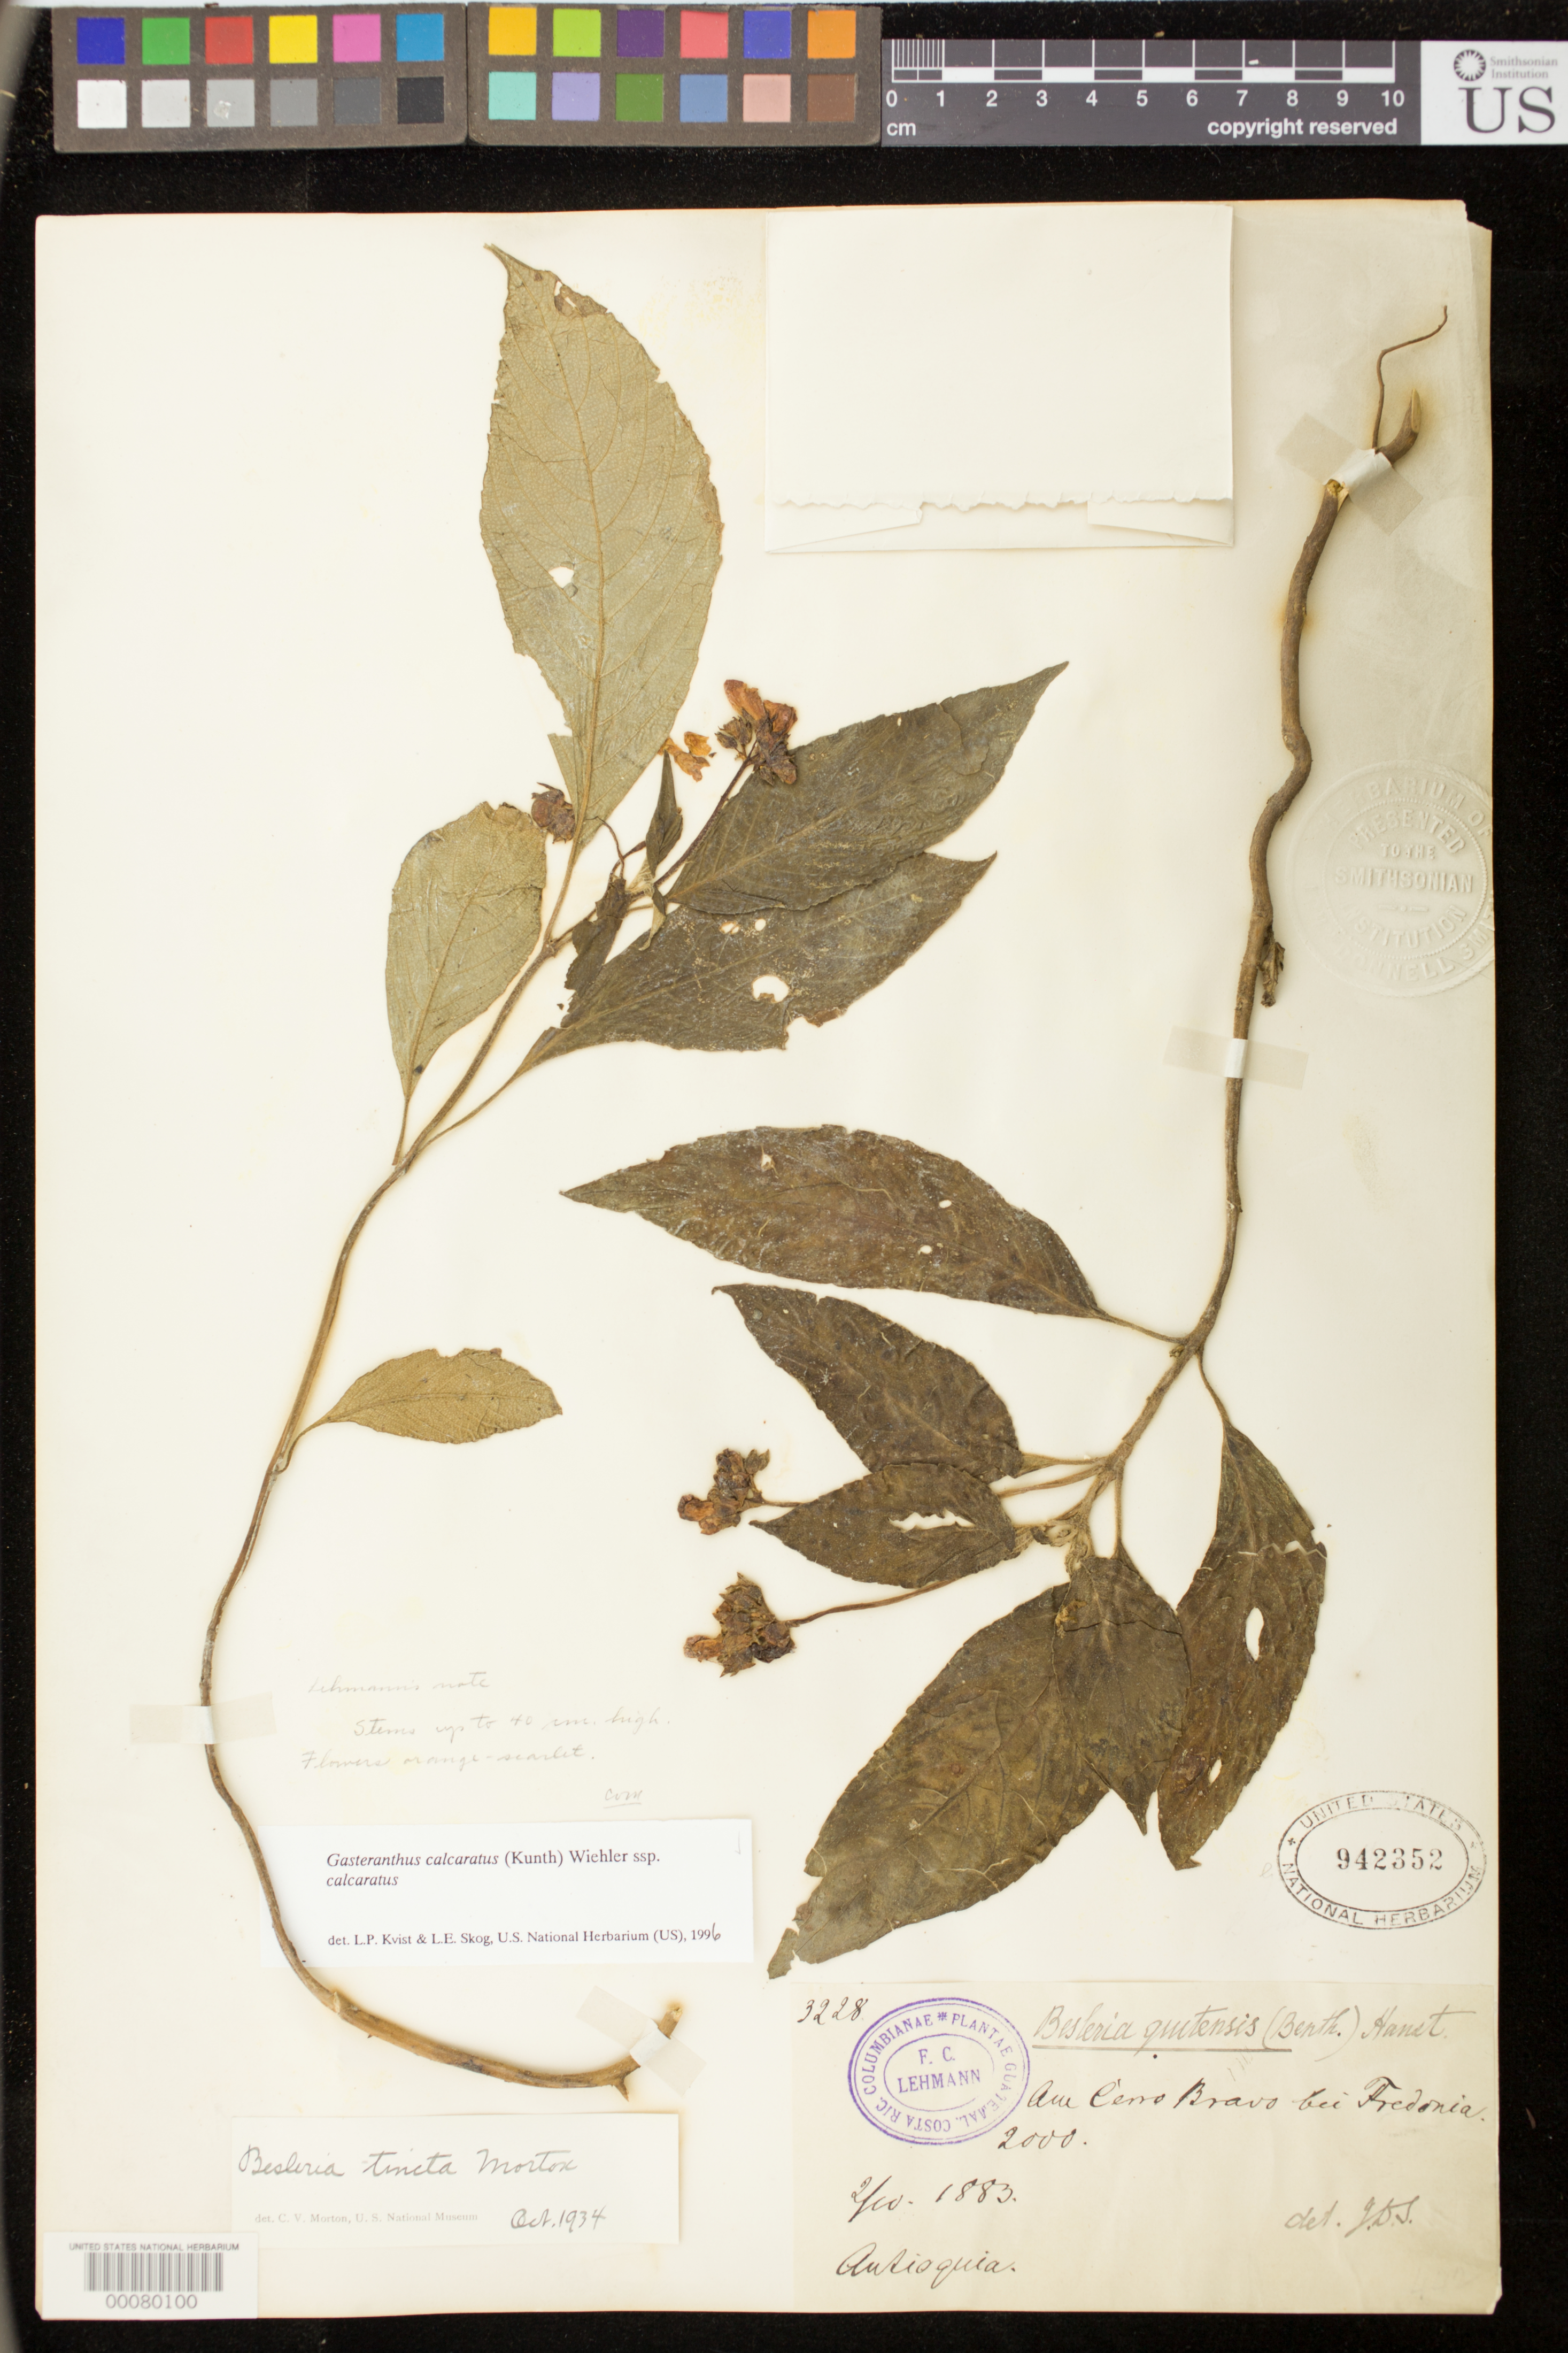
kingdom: Plantae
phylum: Tracheophyta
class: Magnoliopsida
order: Lamiales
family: Gesneriaceae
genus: Gasteranthus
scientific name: Gasteranthus calcaratus subsp. calcaratus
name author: (Kunth) Wiehler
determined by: Skog, Laurence E.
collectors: F. C. Lehmann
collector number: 3228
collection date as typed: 02 Oct 1883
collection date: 1883-10-02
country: Colombia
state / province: Antioquia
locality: Am Cerro Bravo bei Fredonia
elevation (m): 2000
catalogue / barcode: US 942352